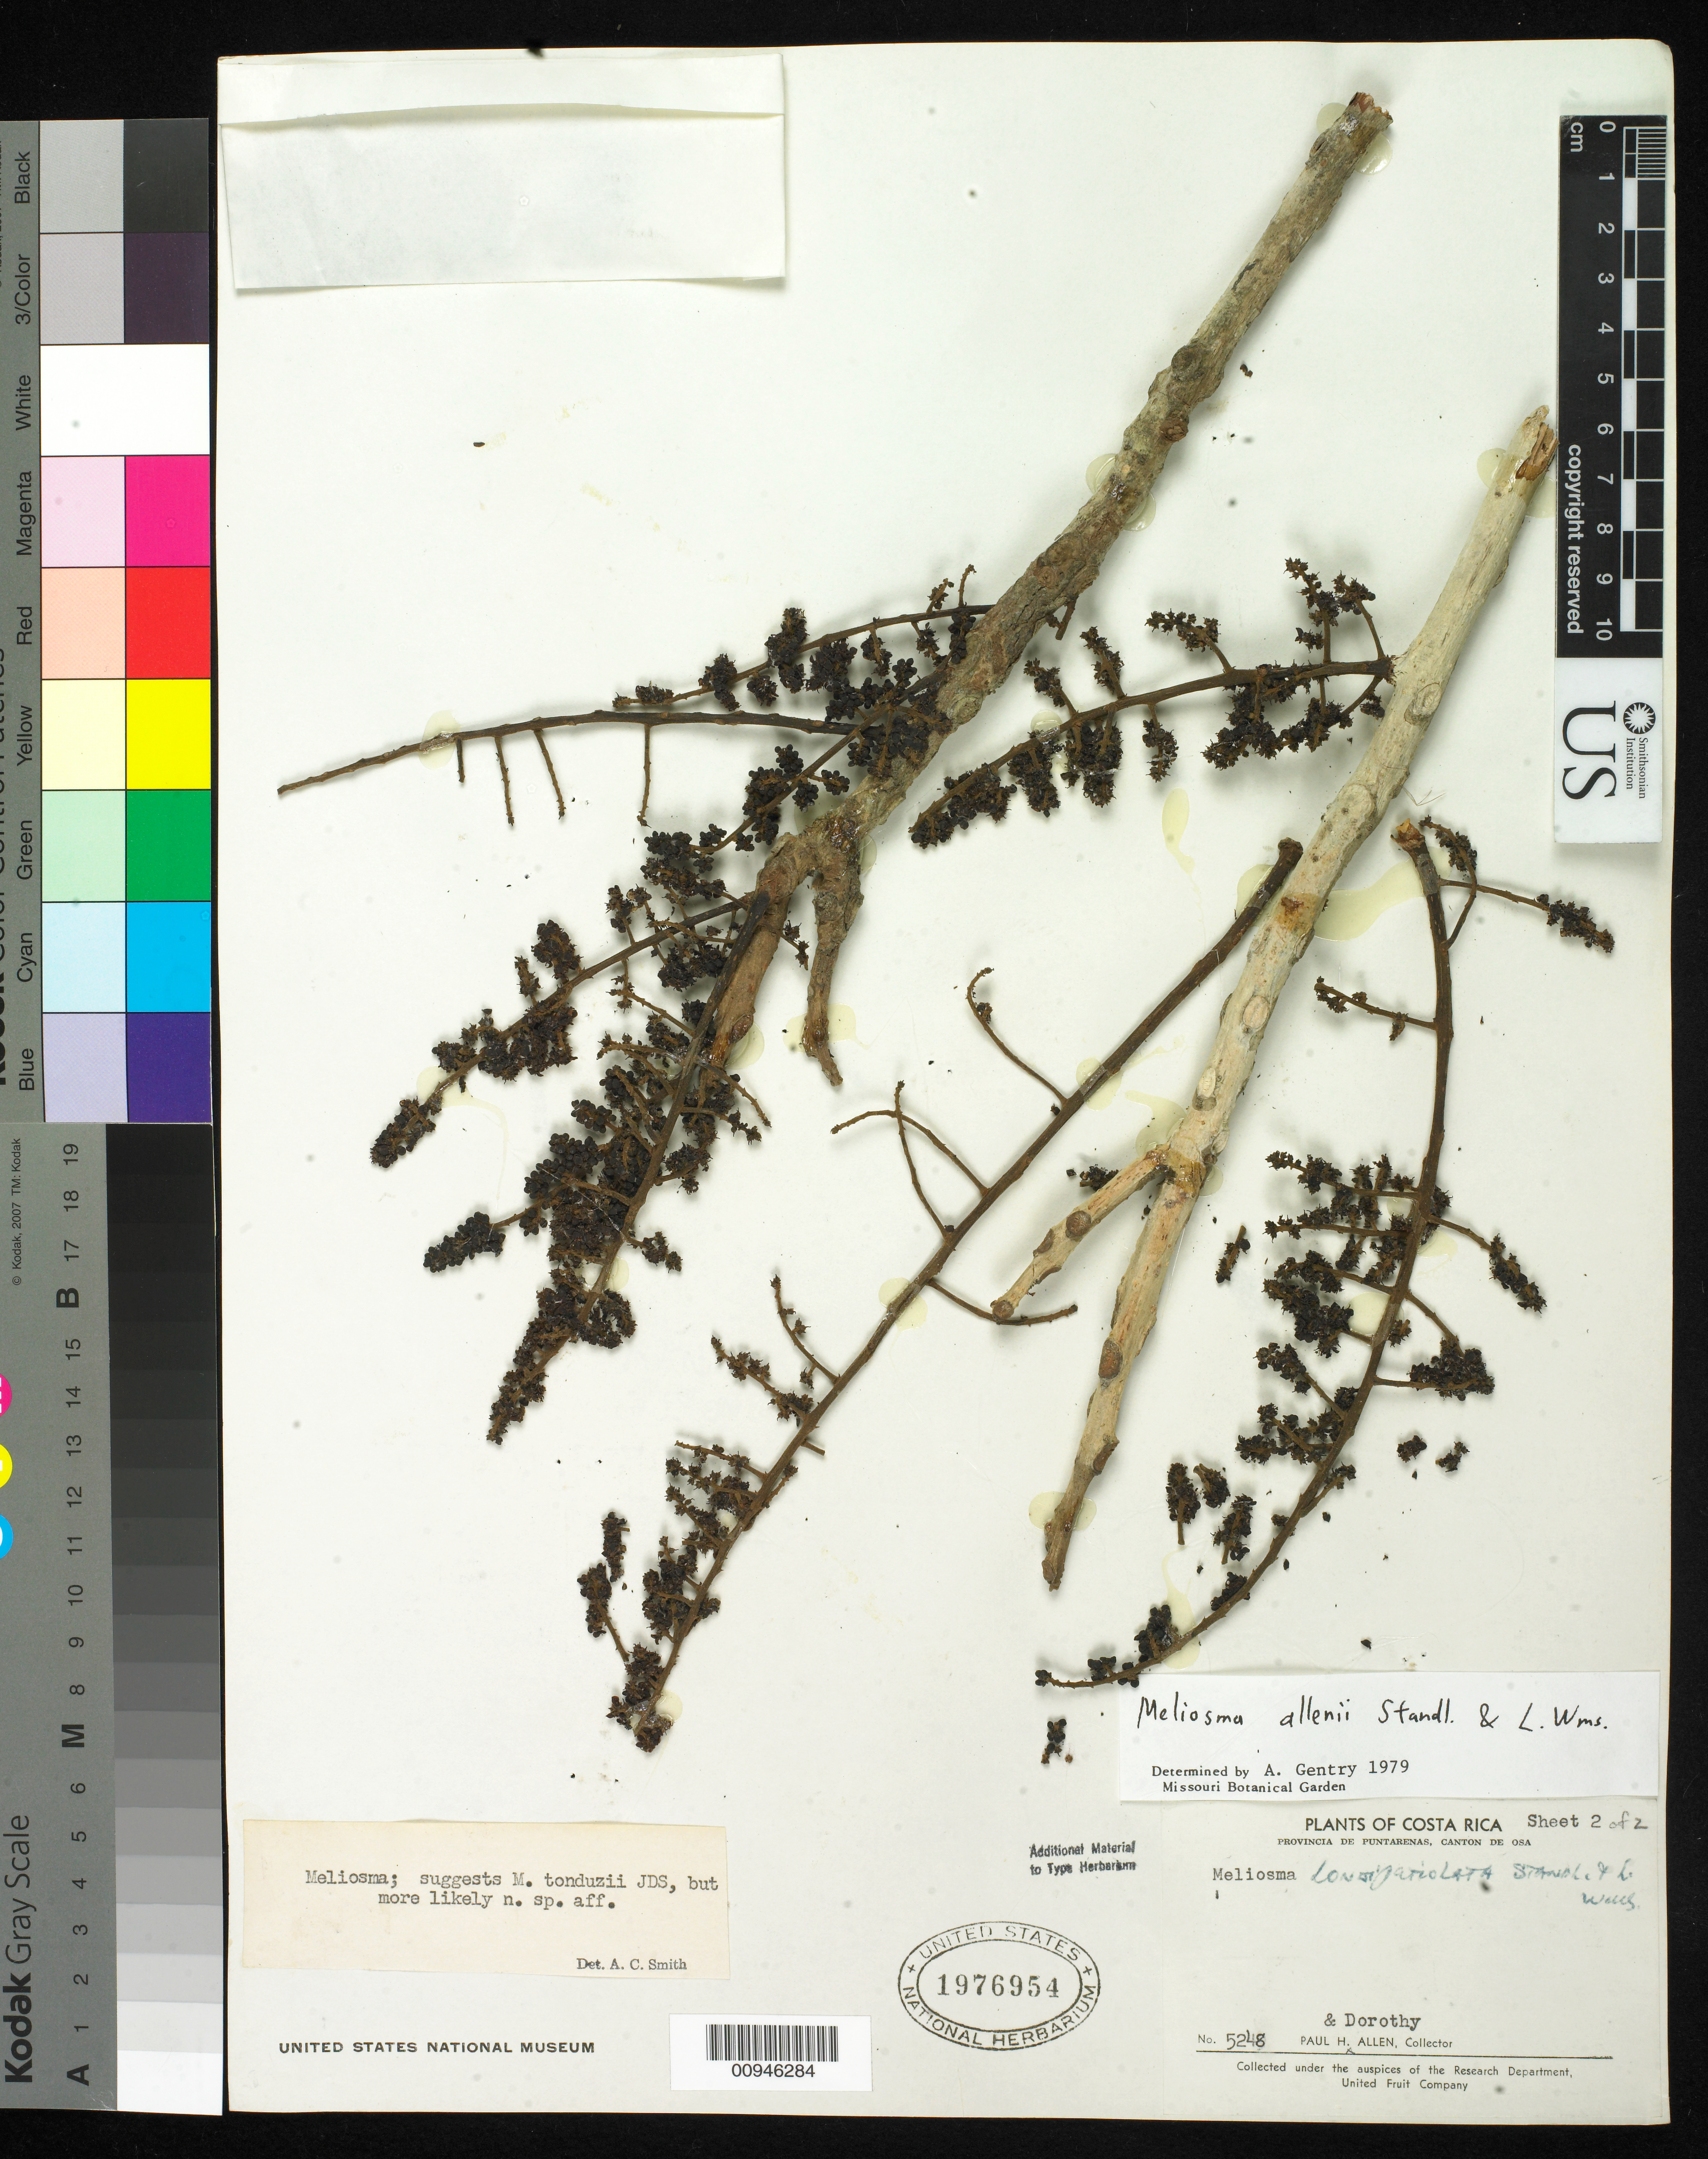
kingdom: Plantae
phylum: Tracheophyta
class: Magnoliopsida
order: Proteales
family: Sabiaceae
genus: Meliosma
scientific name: Meliosma longipetiolata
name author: Standl. & L.O. Williams ex Brizicky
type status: Isotype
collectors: P. H. Allen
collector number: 5248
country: Costa Rica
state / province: Puntarenas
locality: Provincia de Puntarenas, canton de Osa.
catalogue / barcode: US 1976954